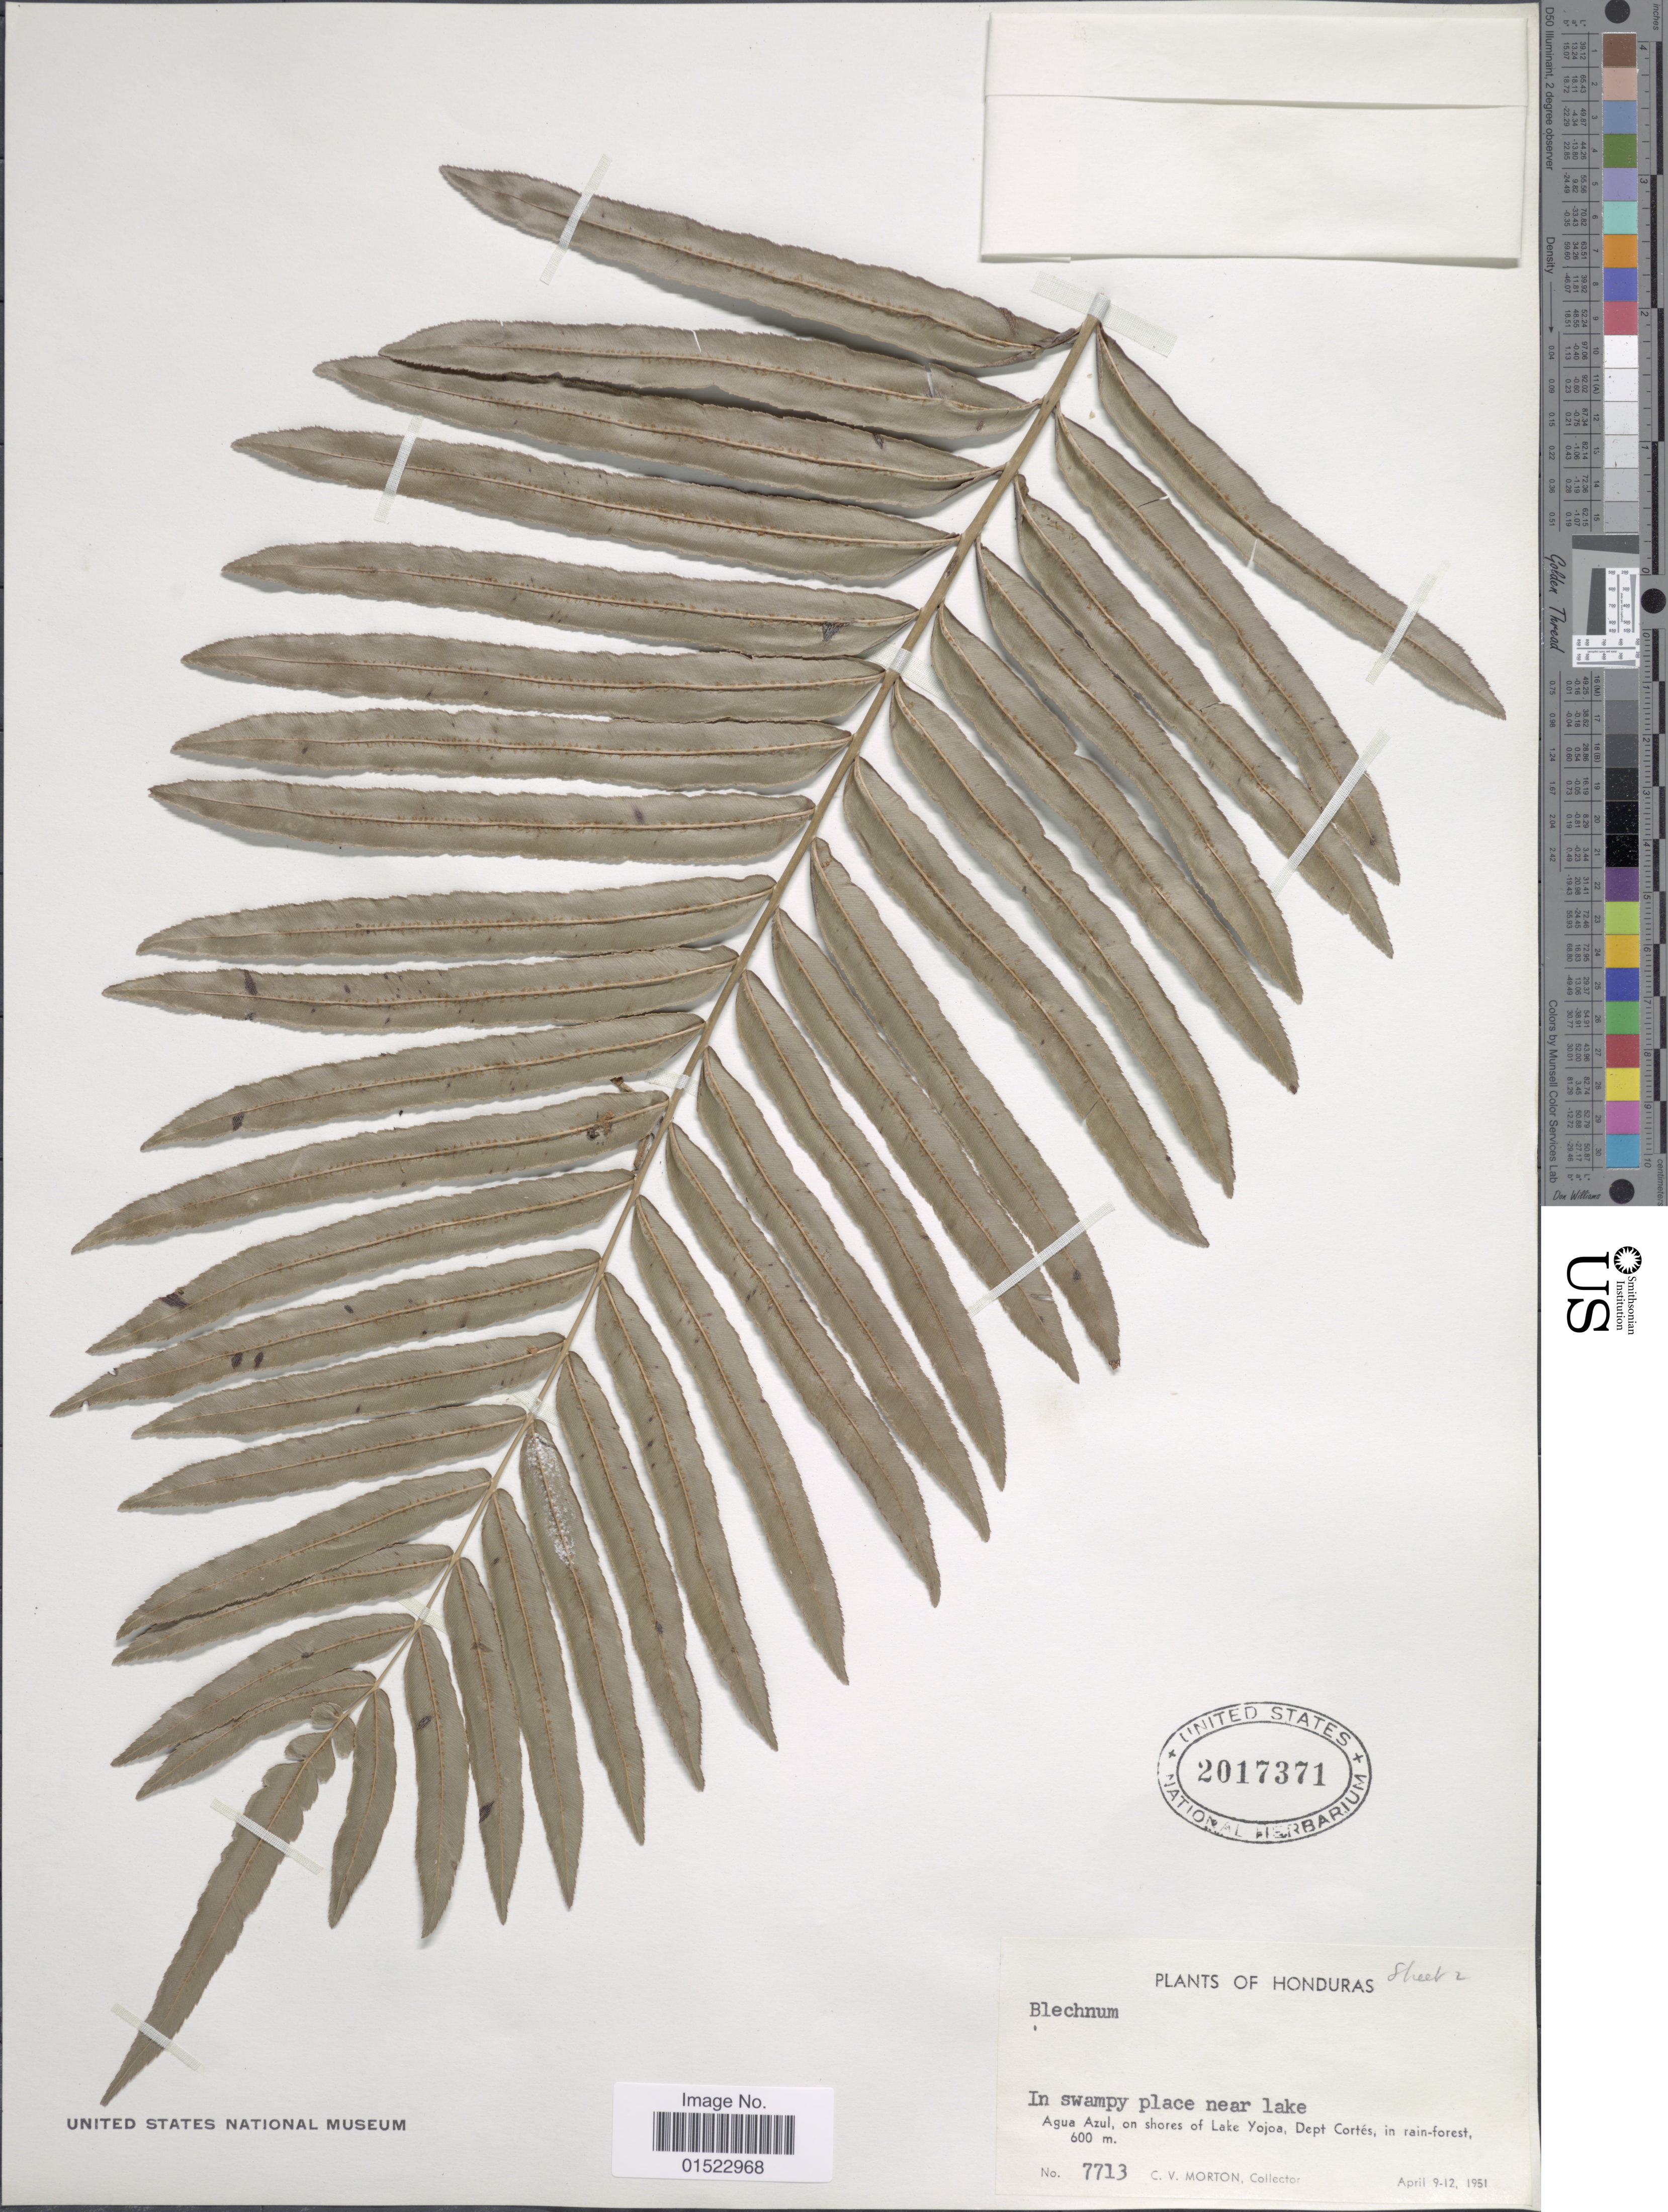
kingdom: Plantae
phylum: Tracheophyta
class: Polypodiopsida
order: Polypodiales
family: Blechnaceae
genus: Telmatoblechnum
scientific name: Telmatoblechnum serrulatum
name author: (Rich.) Perrie et al.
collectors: C. V. Morton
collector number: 7713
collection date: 1951-04-09/1951-04-12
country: Honduras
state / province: Cortés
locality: Agua Azul, on shores of Lake Yojoa, Dept. Cortés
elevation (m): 600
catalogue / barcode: US 2017371